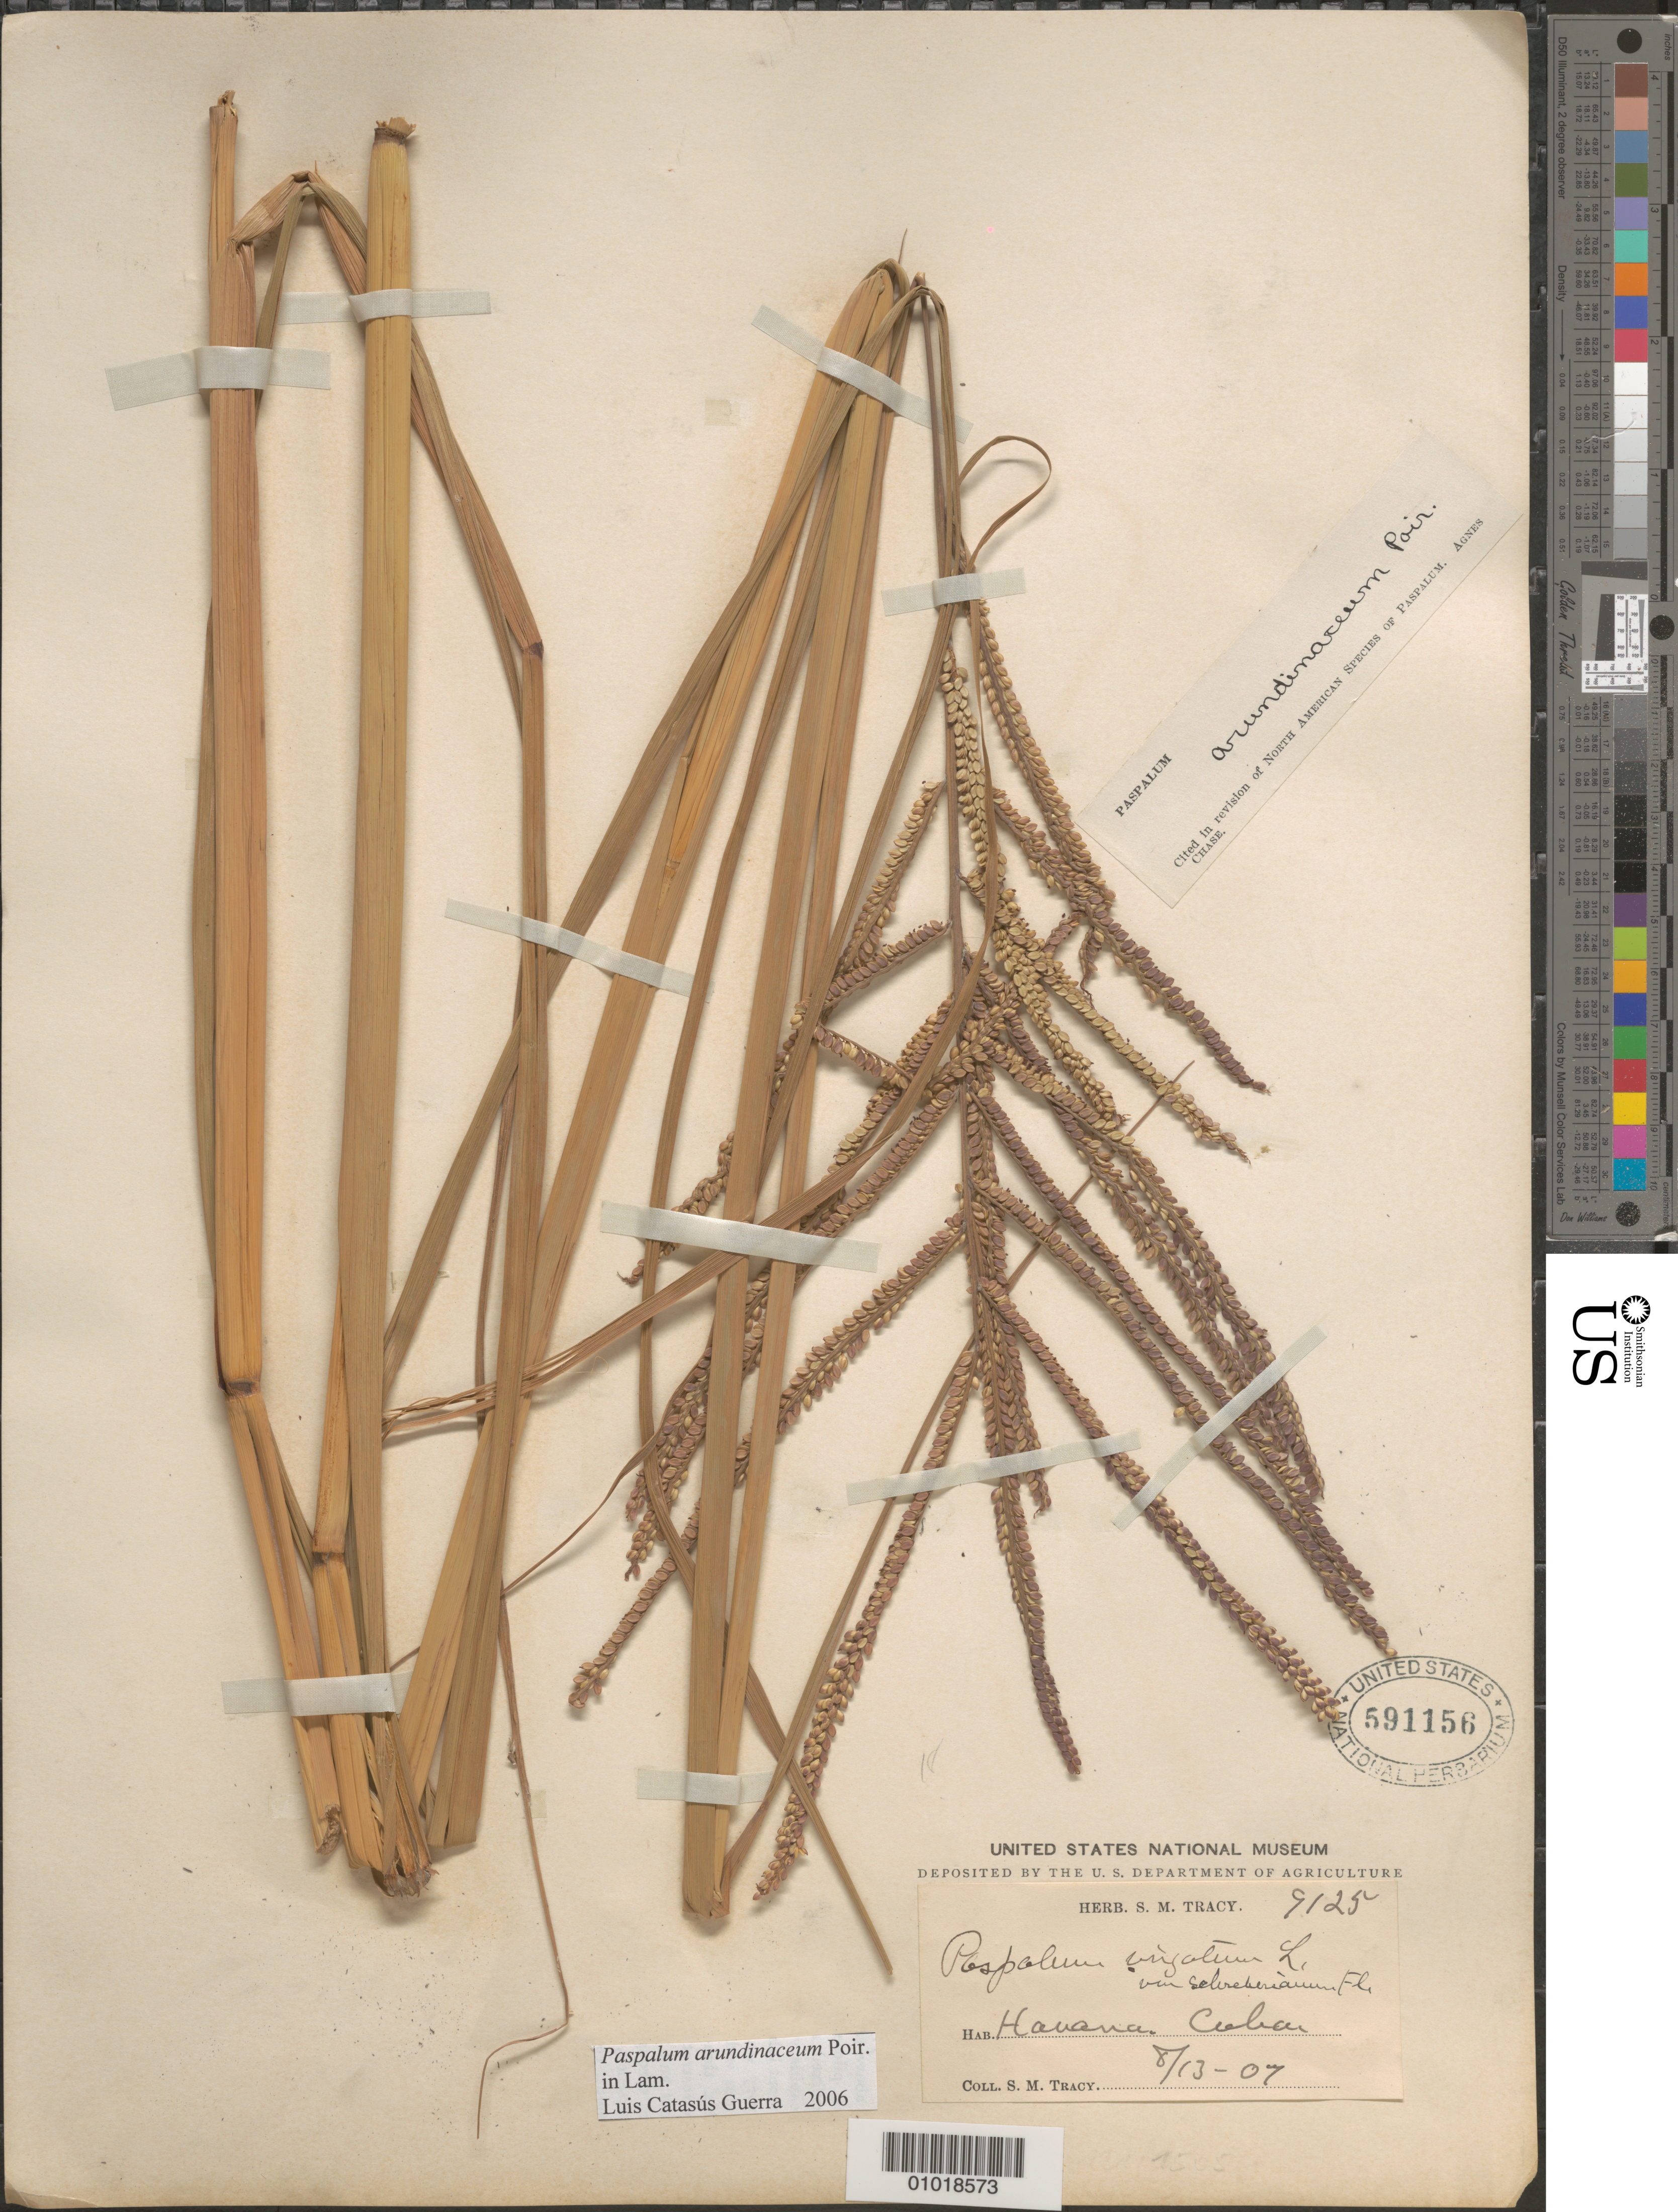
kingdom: Plantae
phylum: Tracheophyta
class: Liliopsida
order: Poales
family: Poaceae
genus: Paspalum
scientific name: Paspalum arundinaceum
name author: Poir.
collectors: S. M. Tracy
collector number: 9125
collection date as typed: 13 Aug 1907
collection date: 1907-08-13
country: Cuba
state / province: La Habana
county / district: Municipio Boyeros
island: Cuba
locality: Havana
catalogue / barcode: US 591156